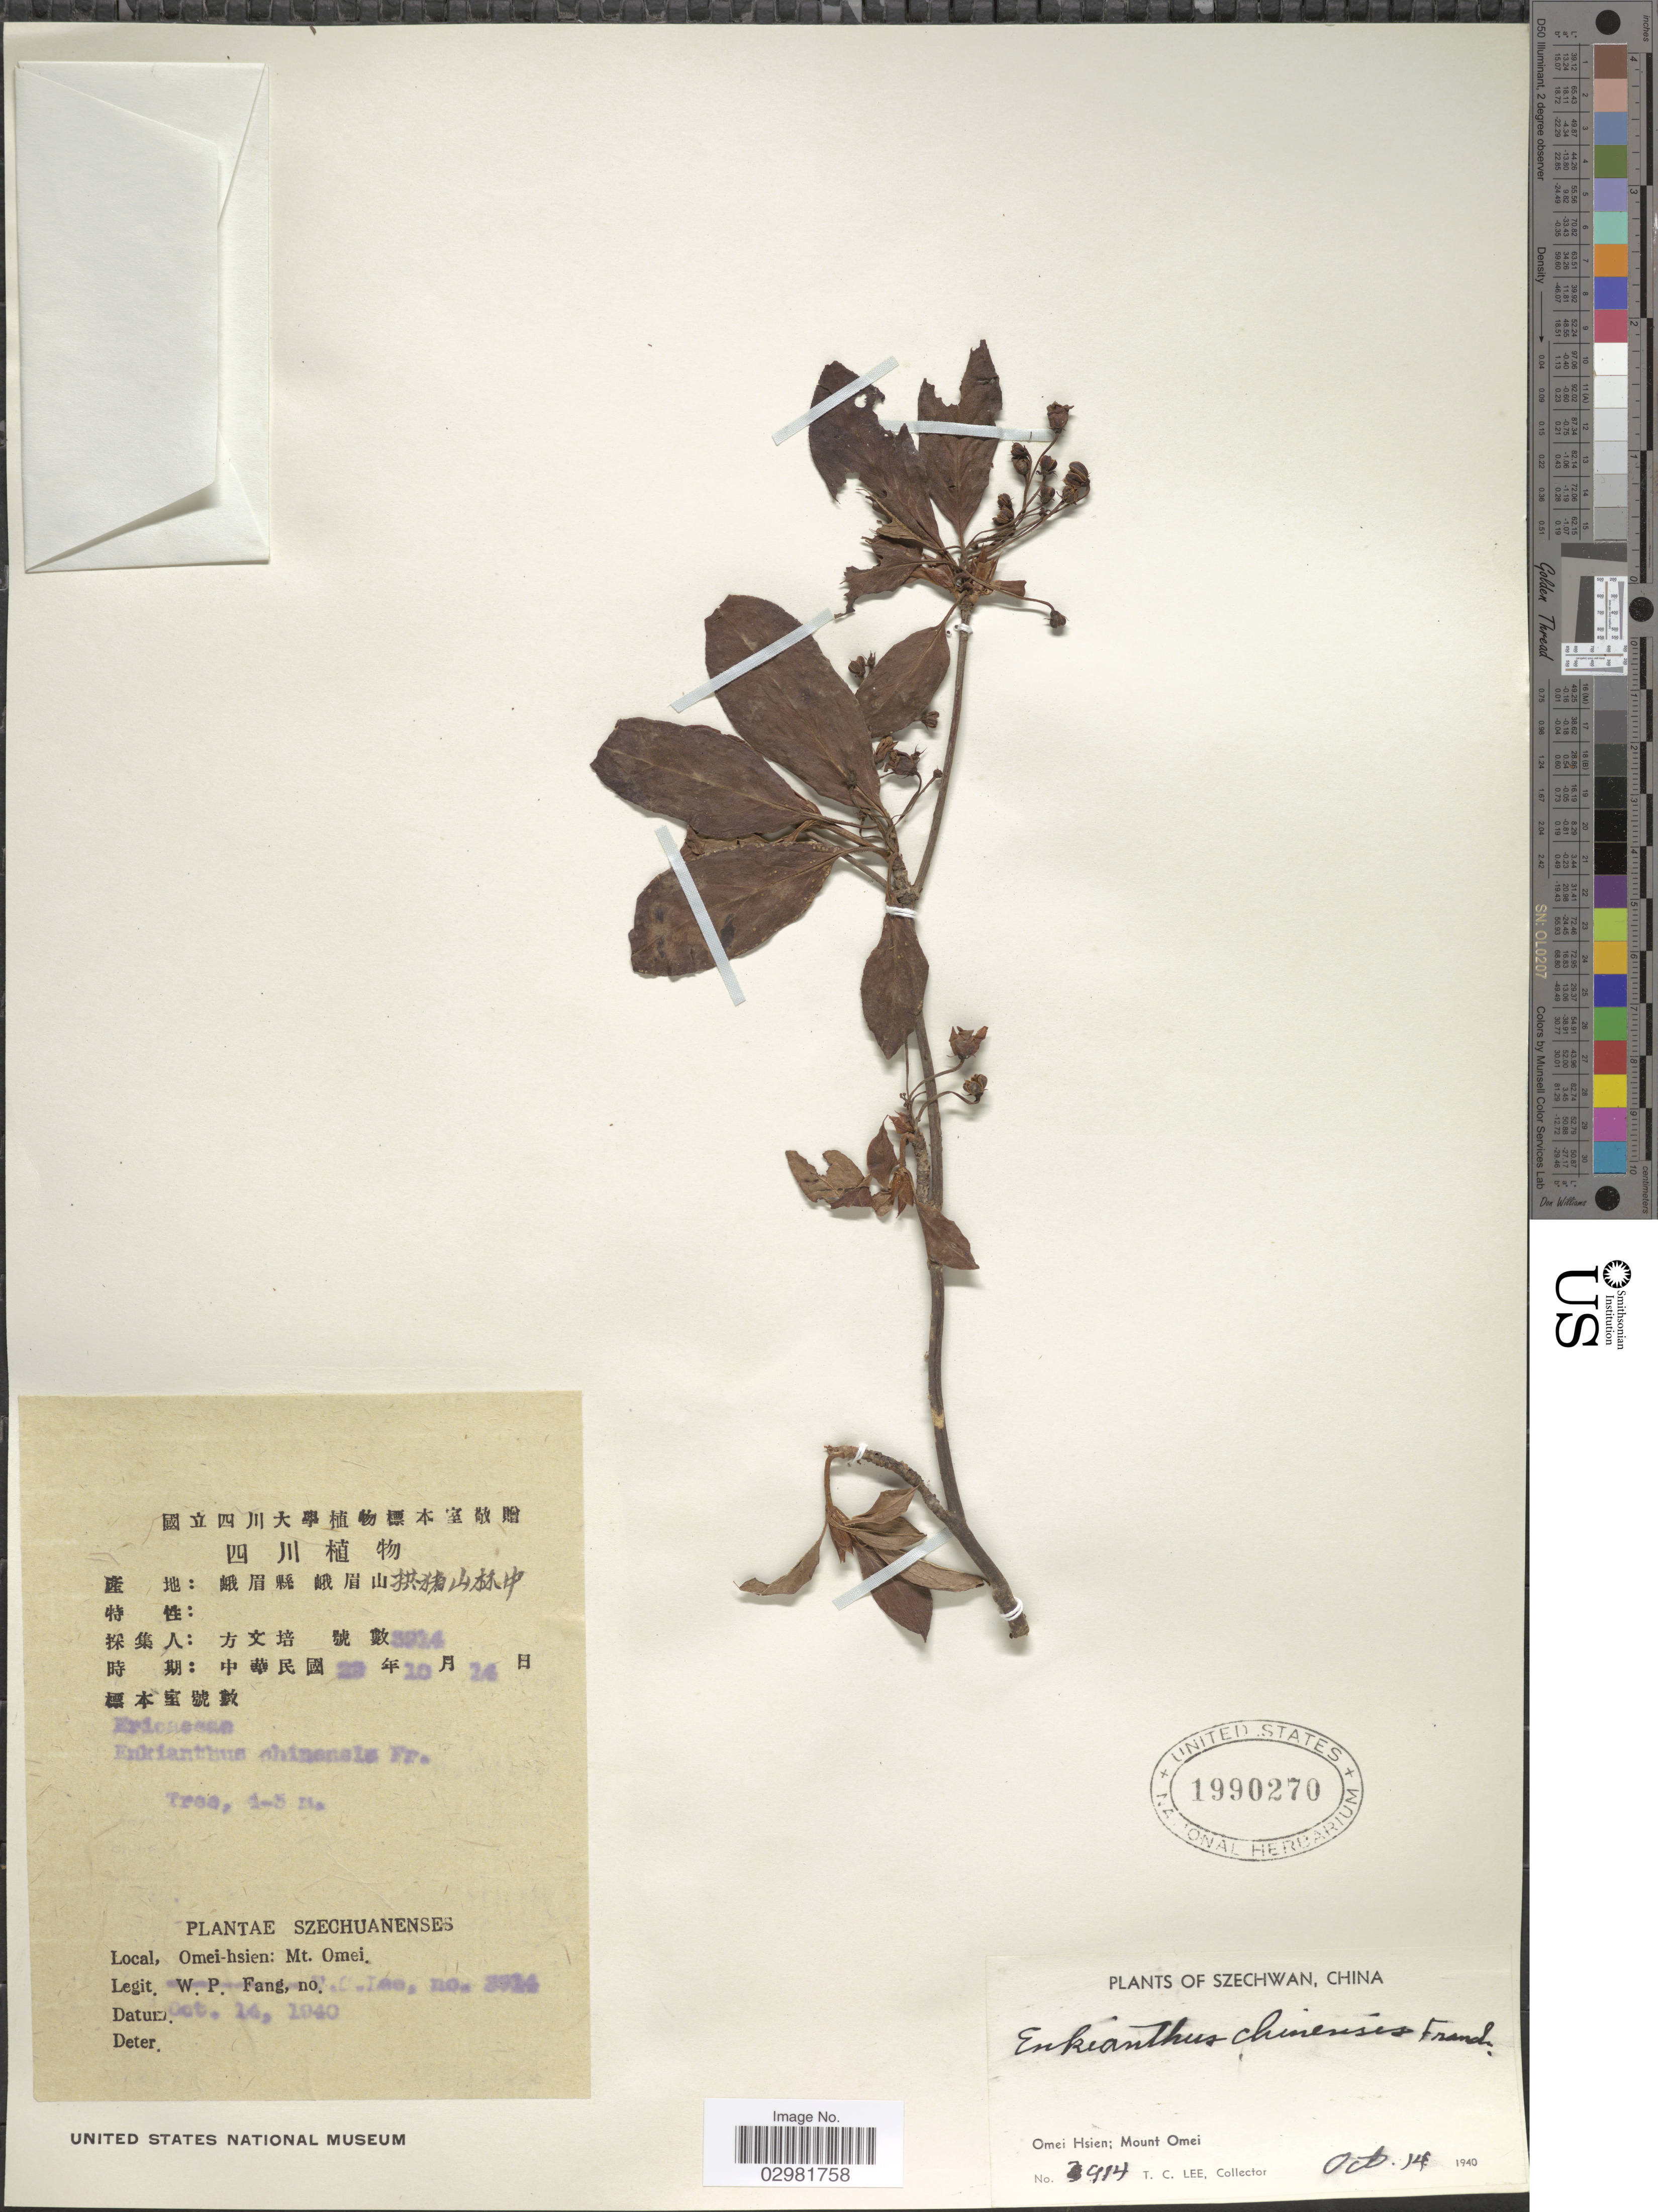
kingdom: Plantae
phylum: Tracheophyta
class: Magnoliopsida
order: Ericales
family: Ericaceae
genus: Enkianthus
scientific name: Enkianthus chinensis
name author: Franch.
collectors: T. Lee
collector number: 3914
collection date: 1940-10-14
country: China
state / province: Sichuan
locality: Szechwan. Omei Hsien; Mount Omei.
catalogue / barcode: US 1990270